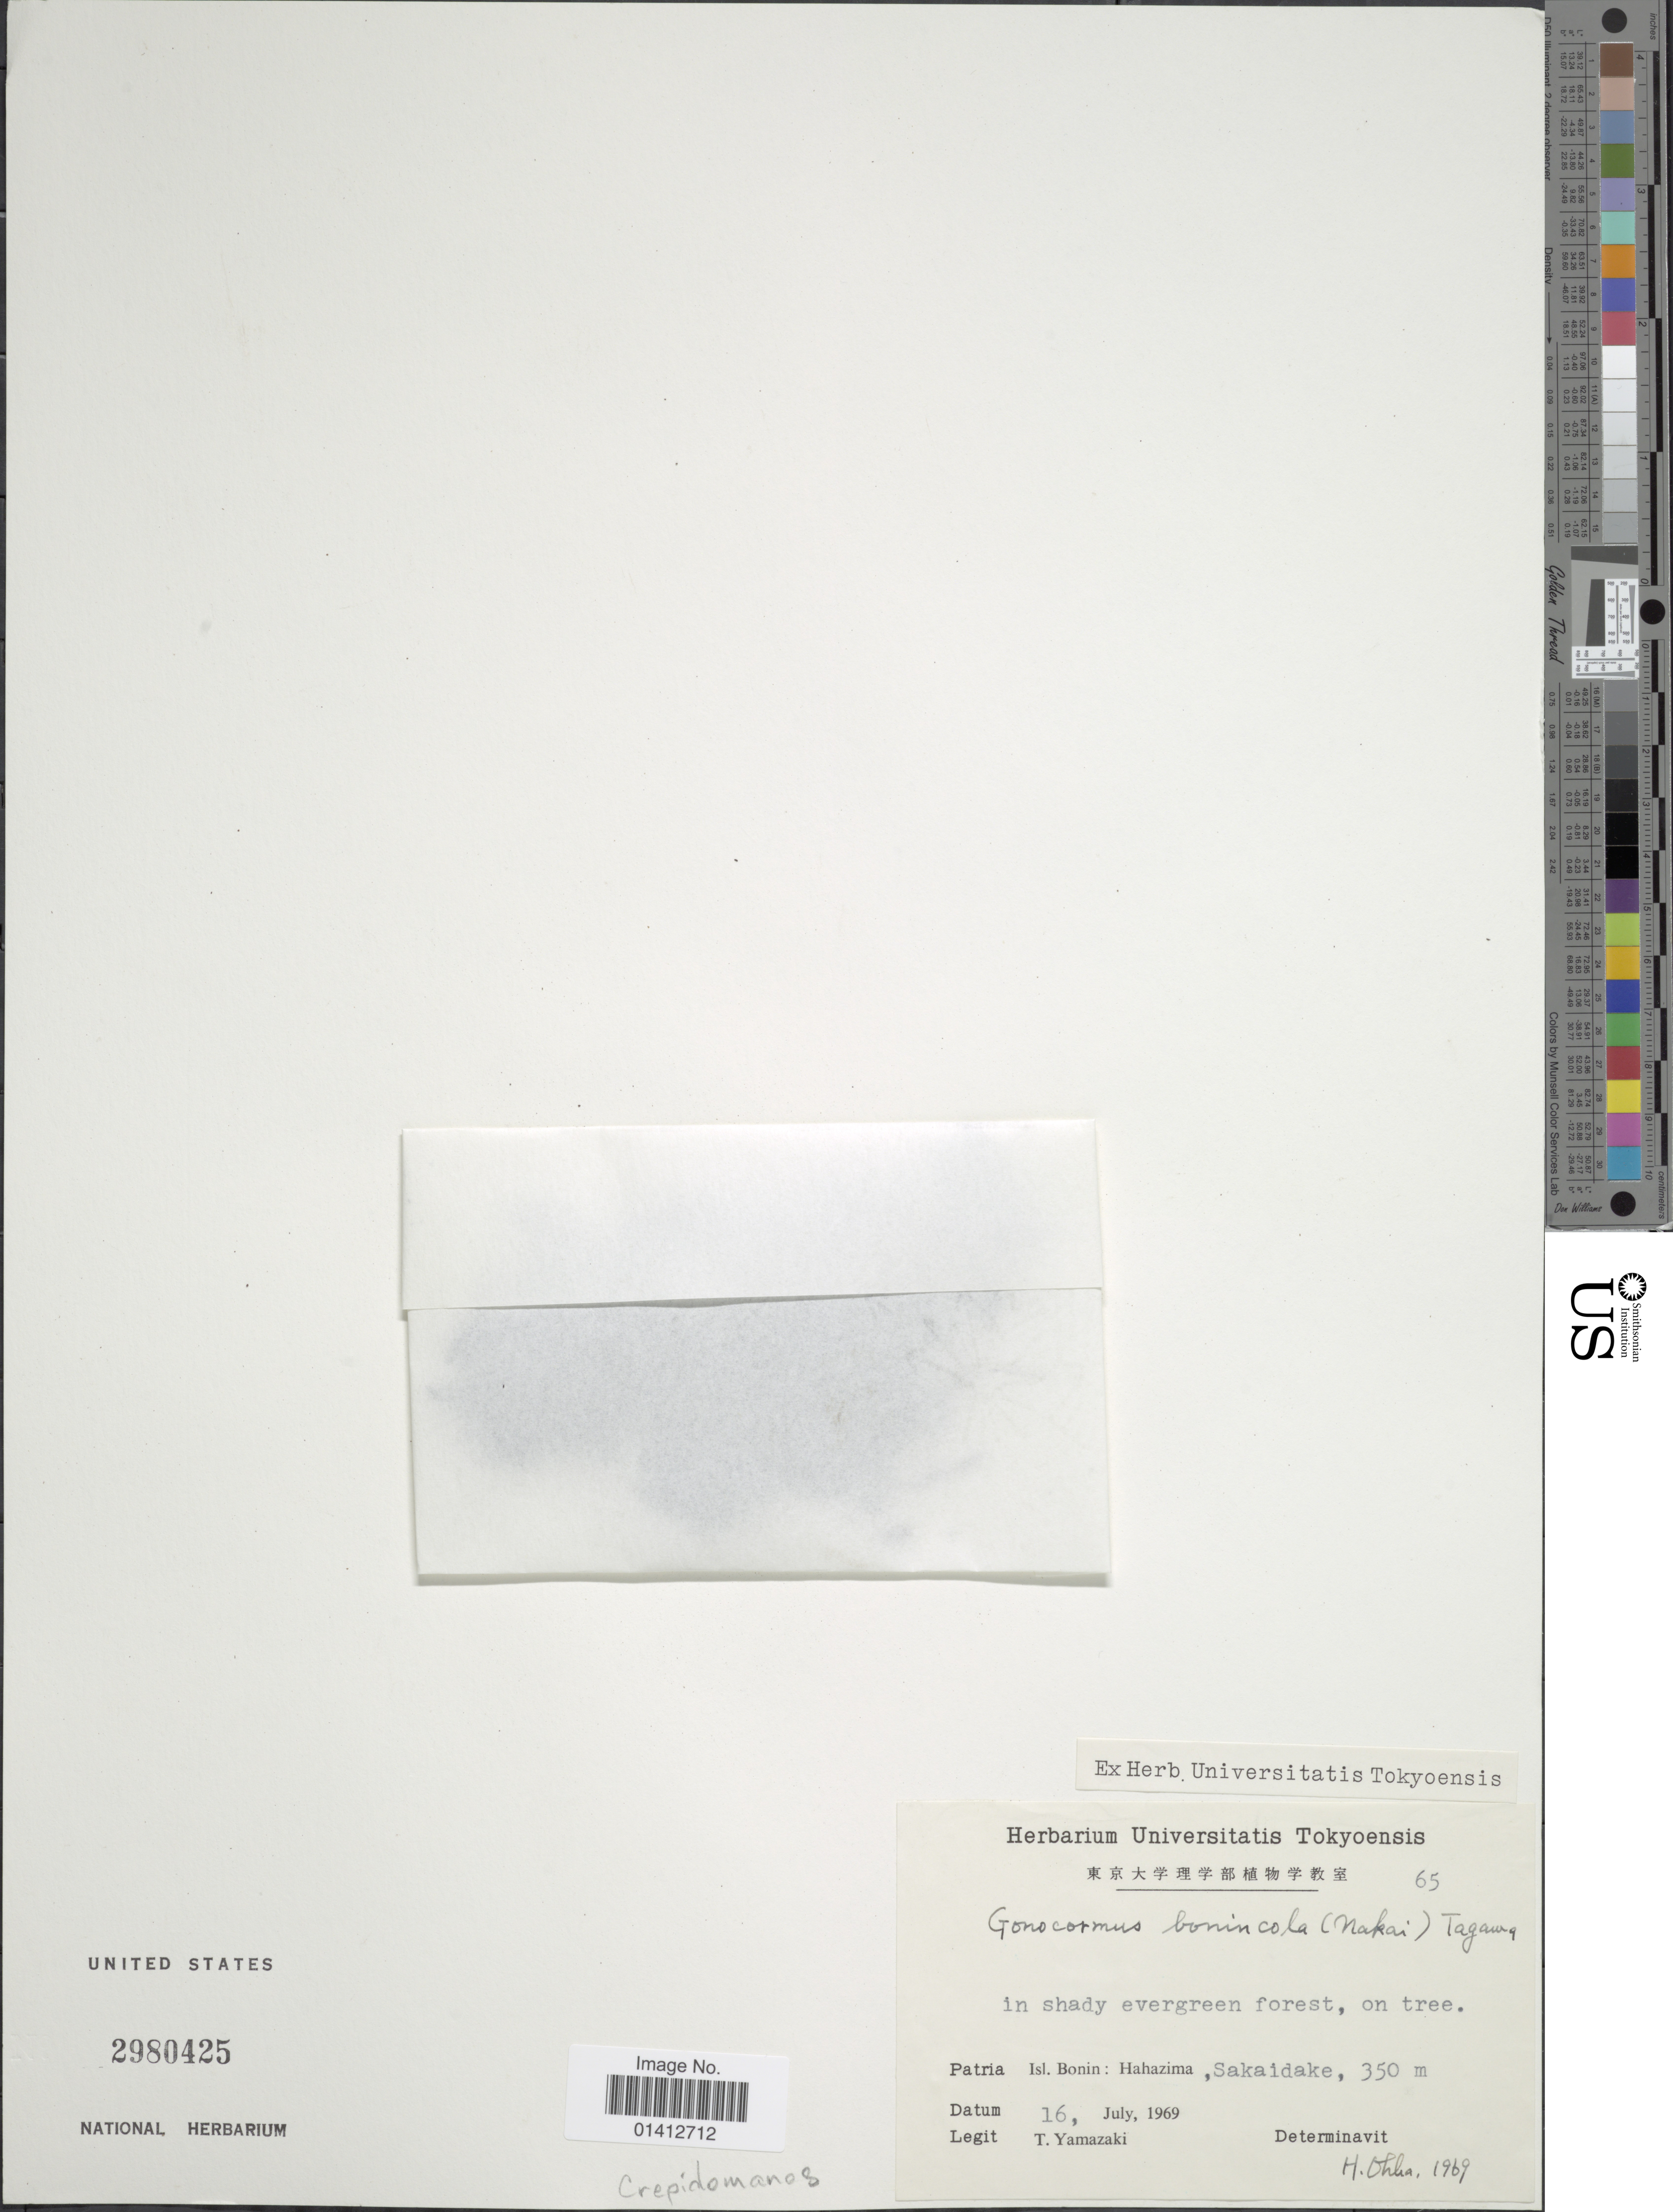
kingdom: Plantae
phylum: Tracheophyta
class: Polypodiopsida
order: Hymenophyllales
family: Hymenophyllaceae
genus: Crepidomanes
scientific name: Crepidomanes bonincolum (Nakai) comb. ined., 2015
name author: (Nakai)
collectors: T. Yamazaki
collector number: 65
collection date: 1969-07-16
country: Japan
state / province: Tokyo, Federal City of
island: Bonin Islands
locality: Isl Bonin: Hahazima, Sakaidake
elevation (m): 350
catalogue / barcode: US 2980425